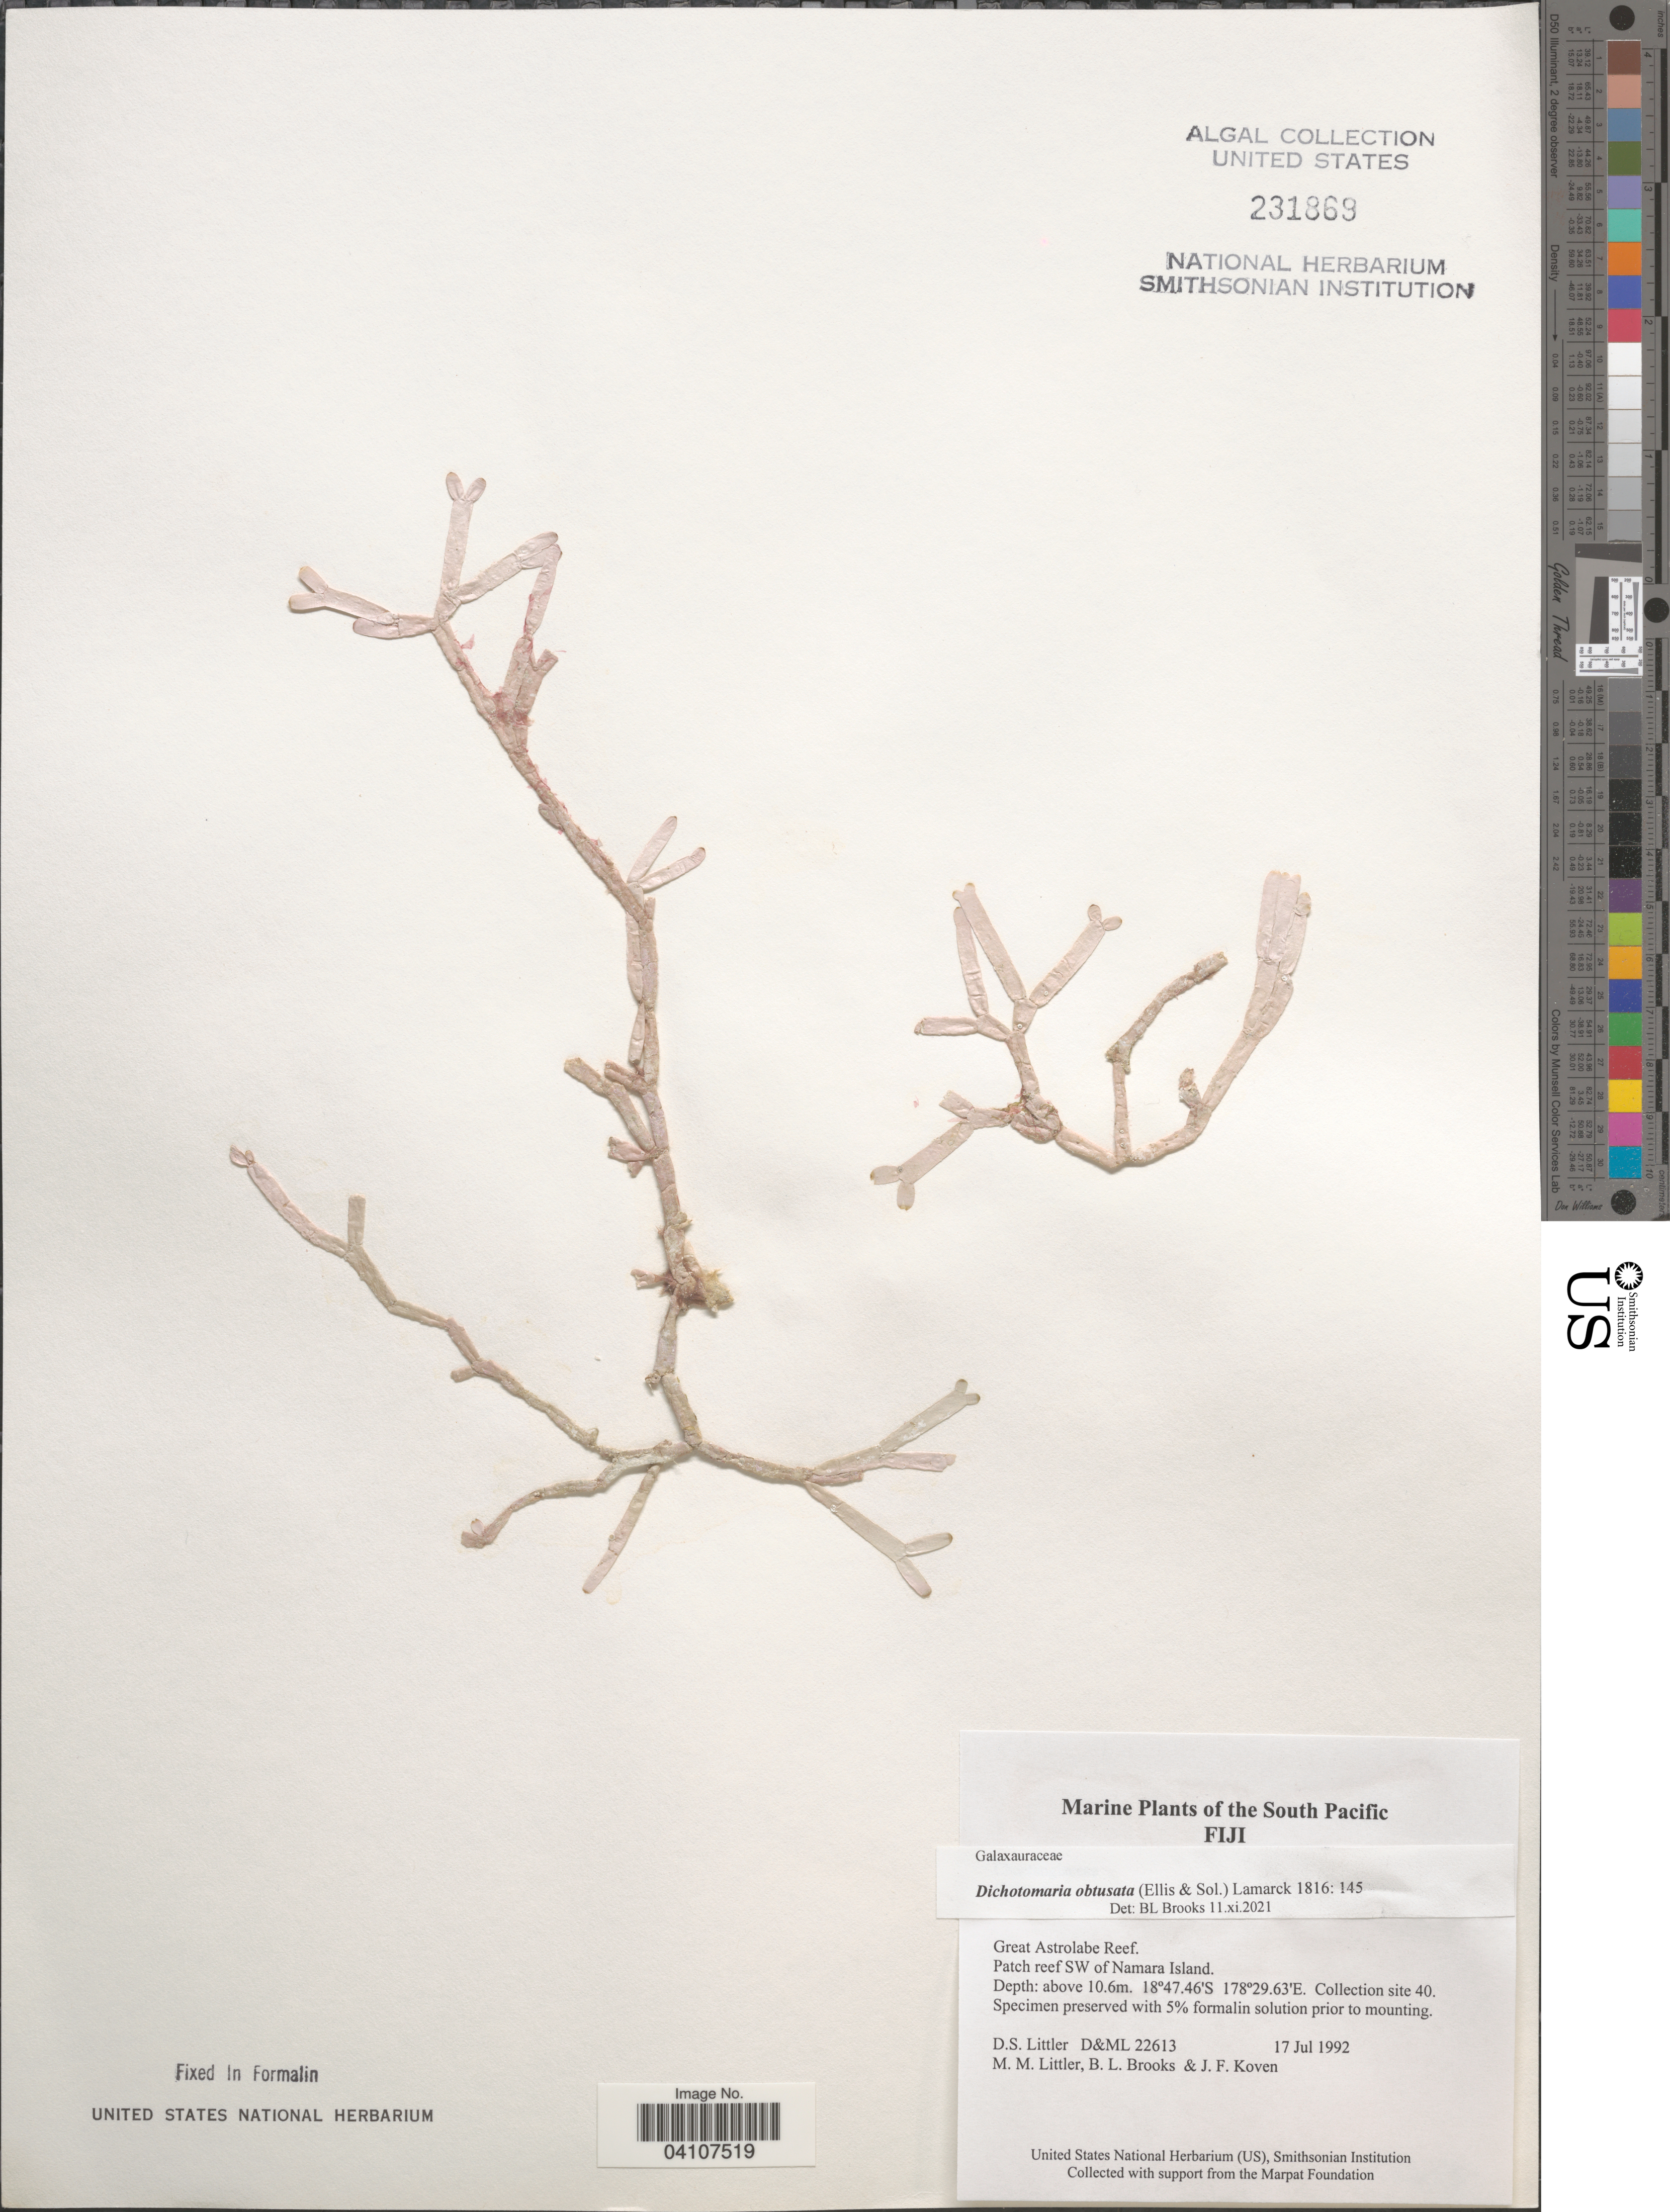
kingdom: Plantae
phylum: Rhodophyta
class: Florideophyceae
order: Nemaliales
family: Galaxauraceae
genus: Dichotomaria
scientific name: Dichotomaria obtusata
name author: (Ellis & Sol.) Lam.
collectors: D. S. Littler, B. Brooks & J. Koven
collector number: D&ML 22613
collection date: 1992-07-17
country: Fiji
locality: The South Pacific. Great Astrolabe Reef. Patch reef SW of Namara Island. Collection site 40.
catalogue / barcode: US 231869